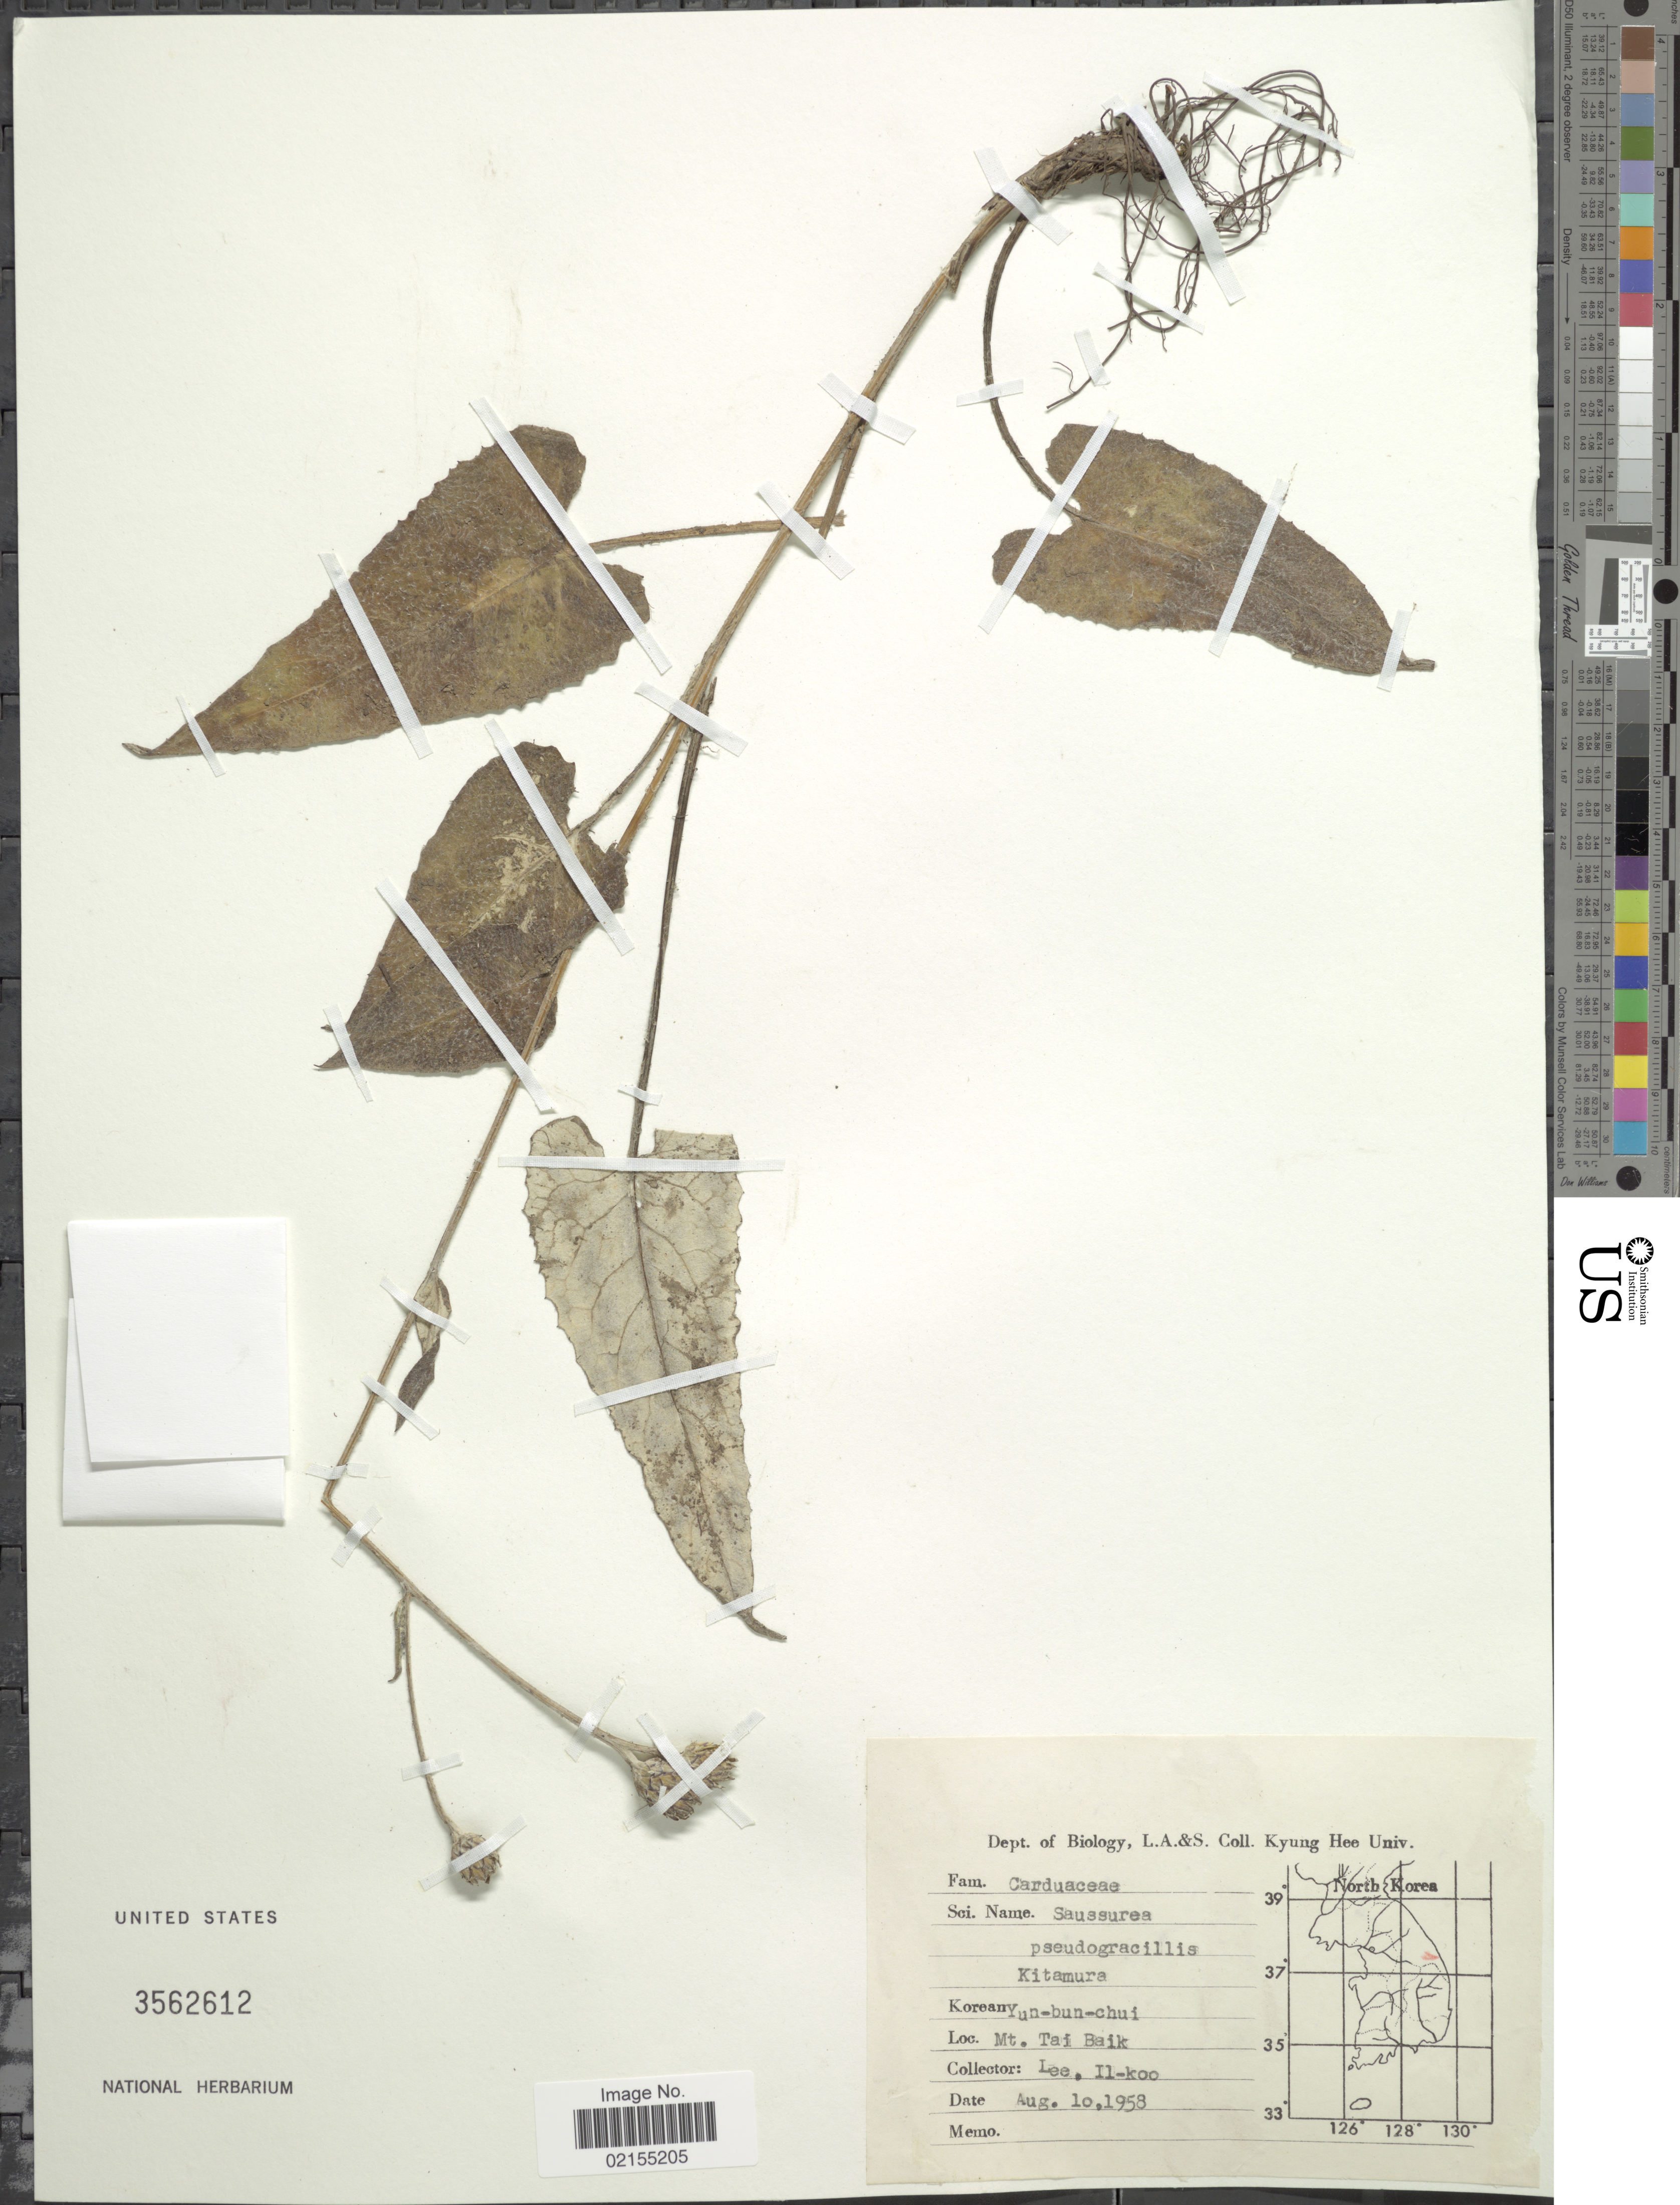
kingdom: Plantae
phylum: Tracheophyta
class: Magnoliopsida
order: Asterales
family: Asteraceae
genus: Saussurea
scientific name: Saussurea nivea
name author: Turcz.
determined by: Chen, Yousheng S.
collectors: Il-Ko Lee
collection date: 1958-08-10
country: South Korea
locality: Mt. Tai Baik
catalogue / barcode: US 3562612